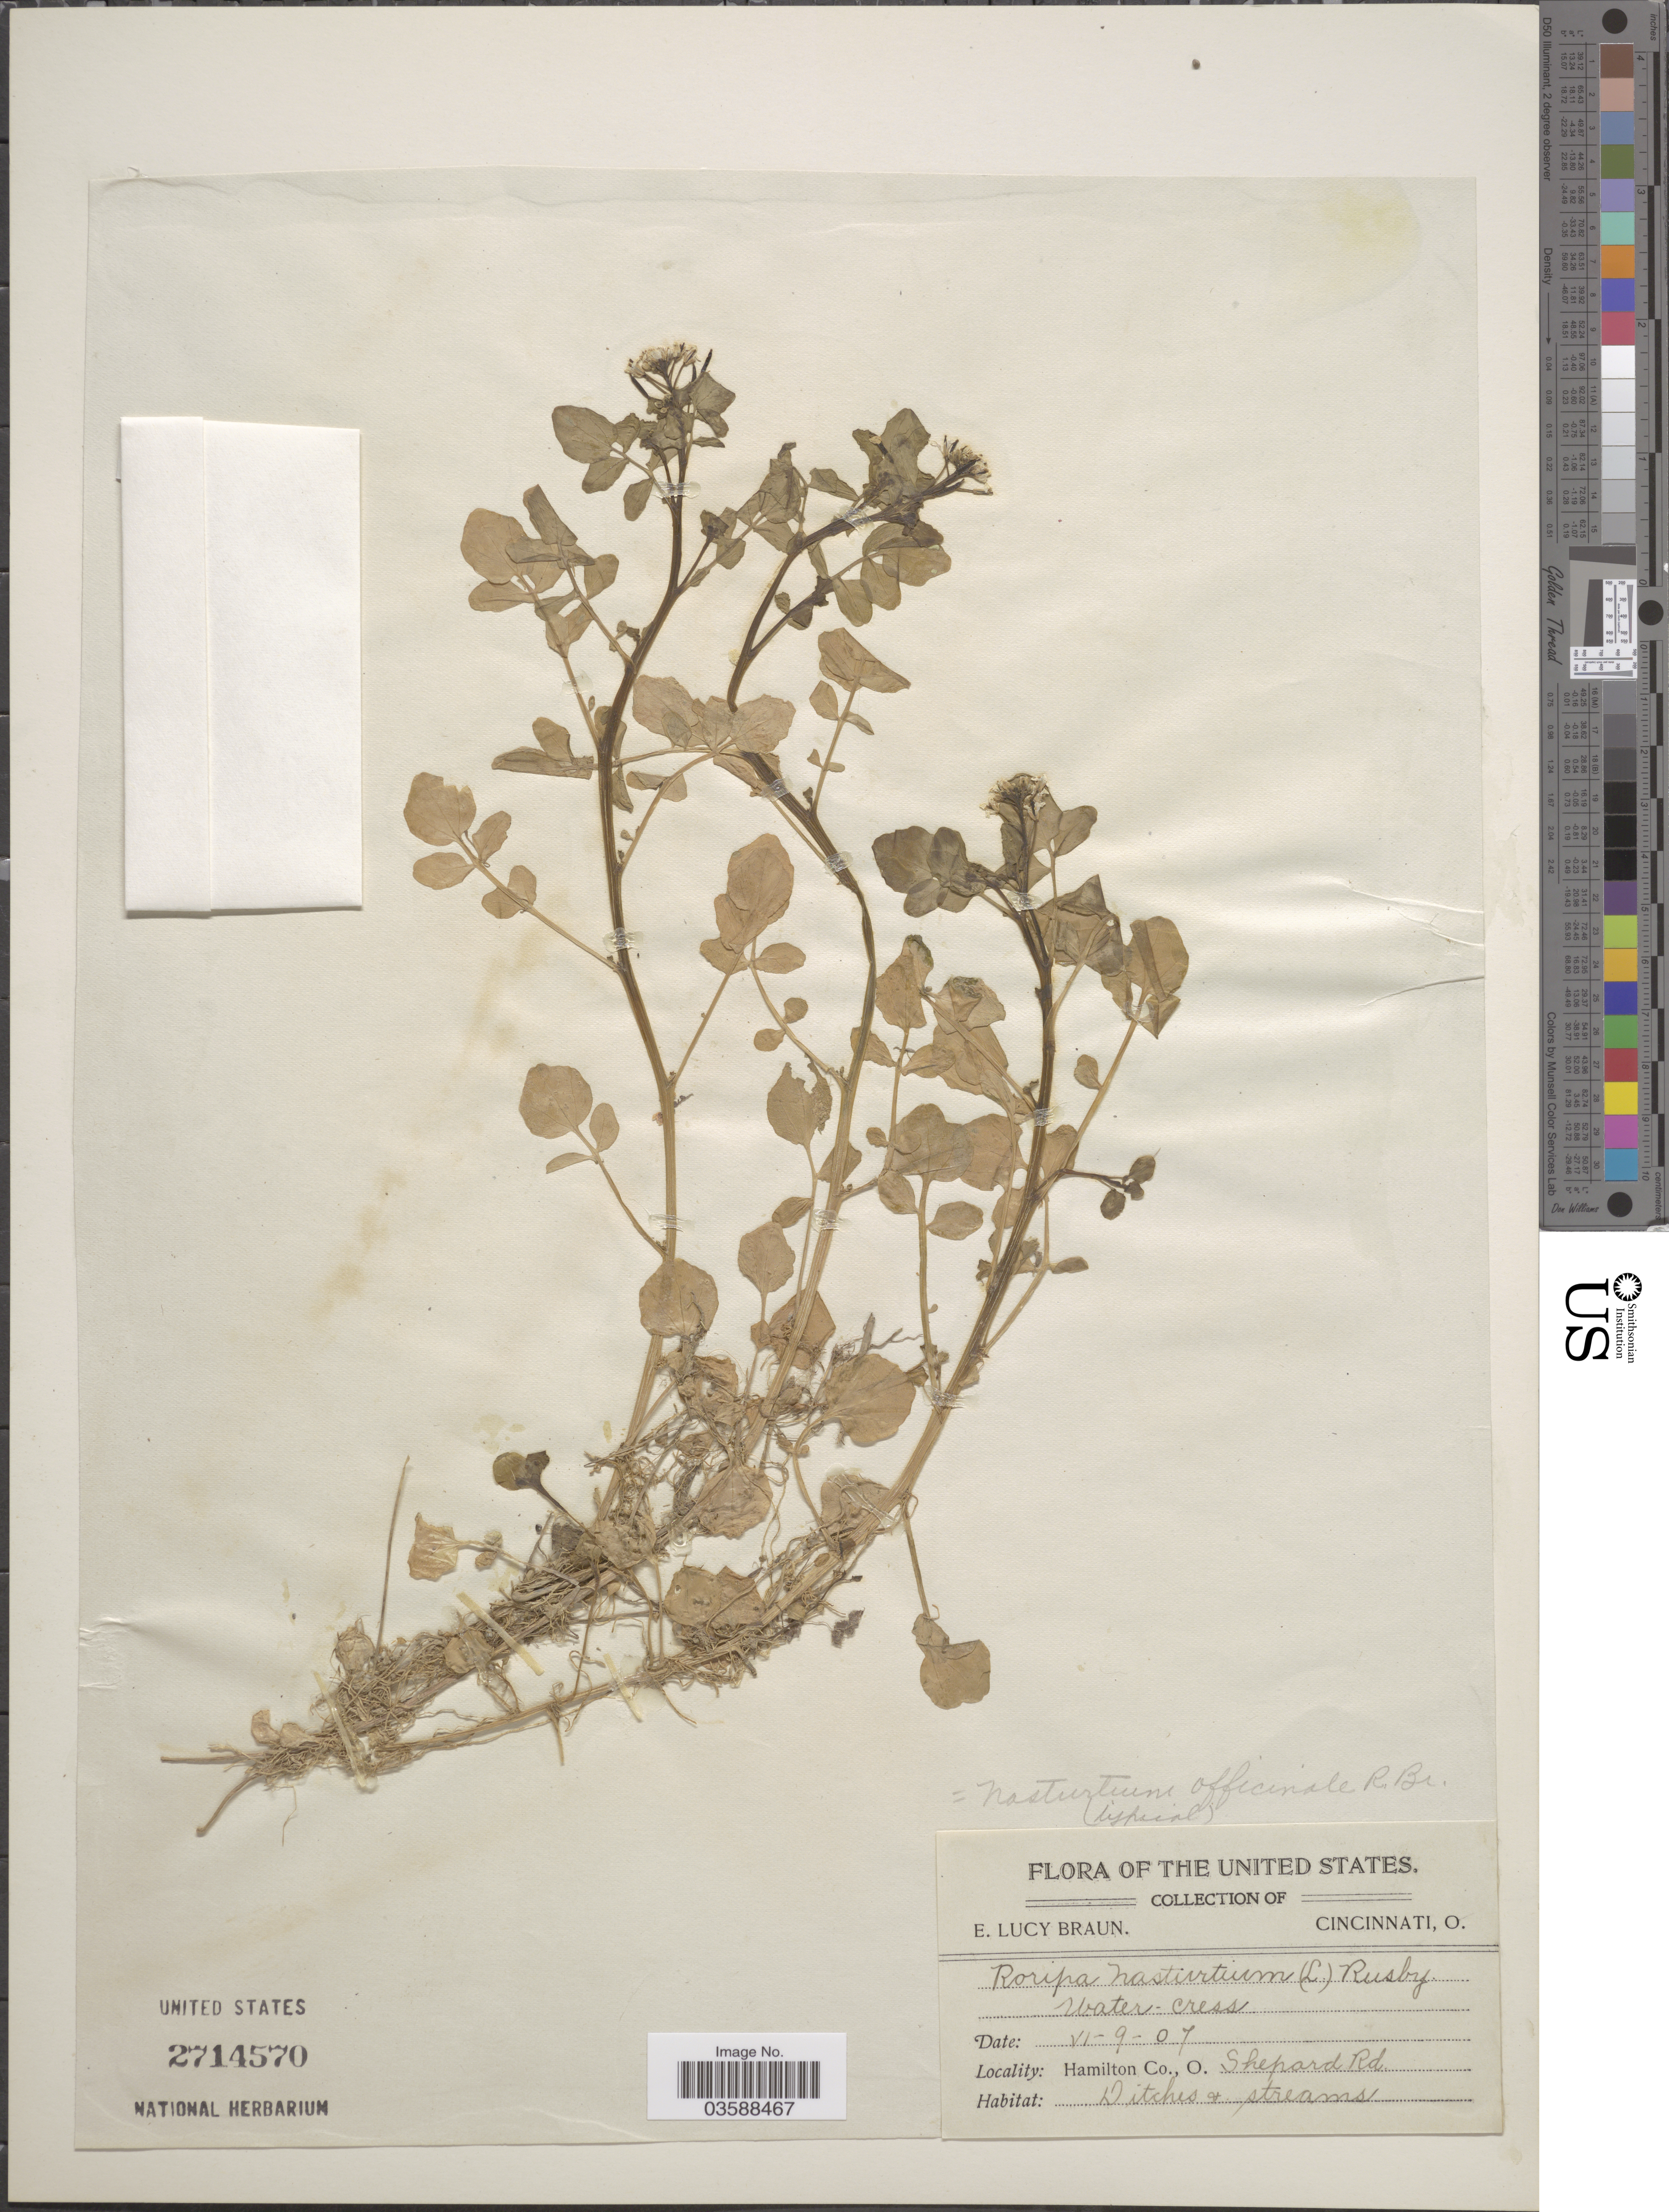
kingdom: Plantae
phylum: Tracheophyta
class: Magnoliopsida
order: Brassicales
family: Brassicaceae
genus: Nasturtium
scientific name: Nasturtium officinale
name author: R. Br.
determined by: Strong, M. T., (US), Smithsonian Institution - National Museum of Natural History (UNITED STATES)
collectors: E. L. Braun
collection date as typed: Transcribed d/m/y: 9/6/7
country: United States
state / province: Ohio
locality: Hamilton Co., Shepard Rd.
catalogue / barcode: US 2714570